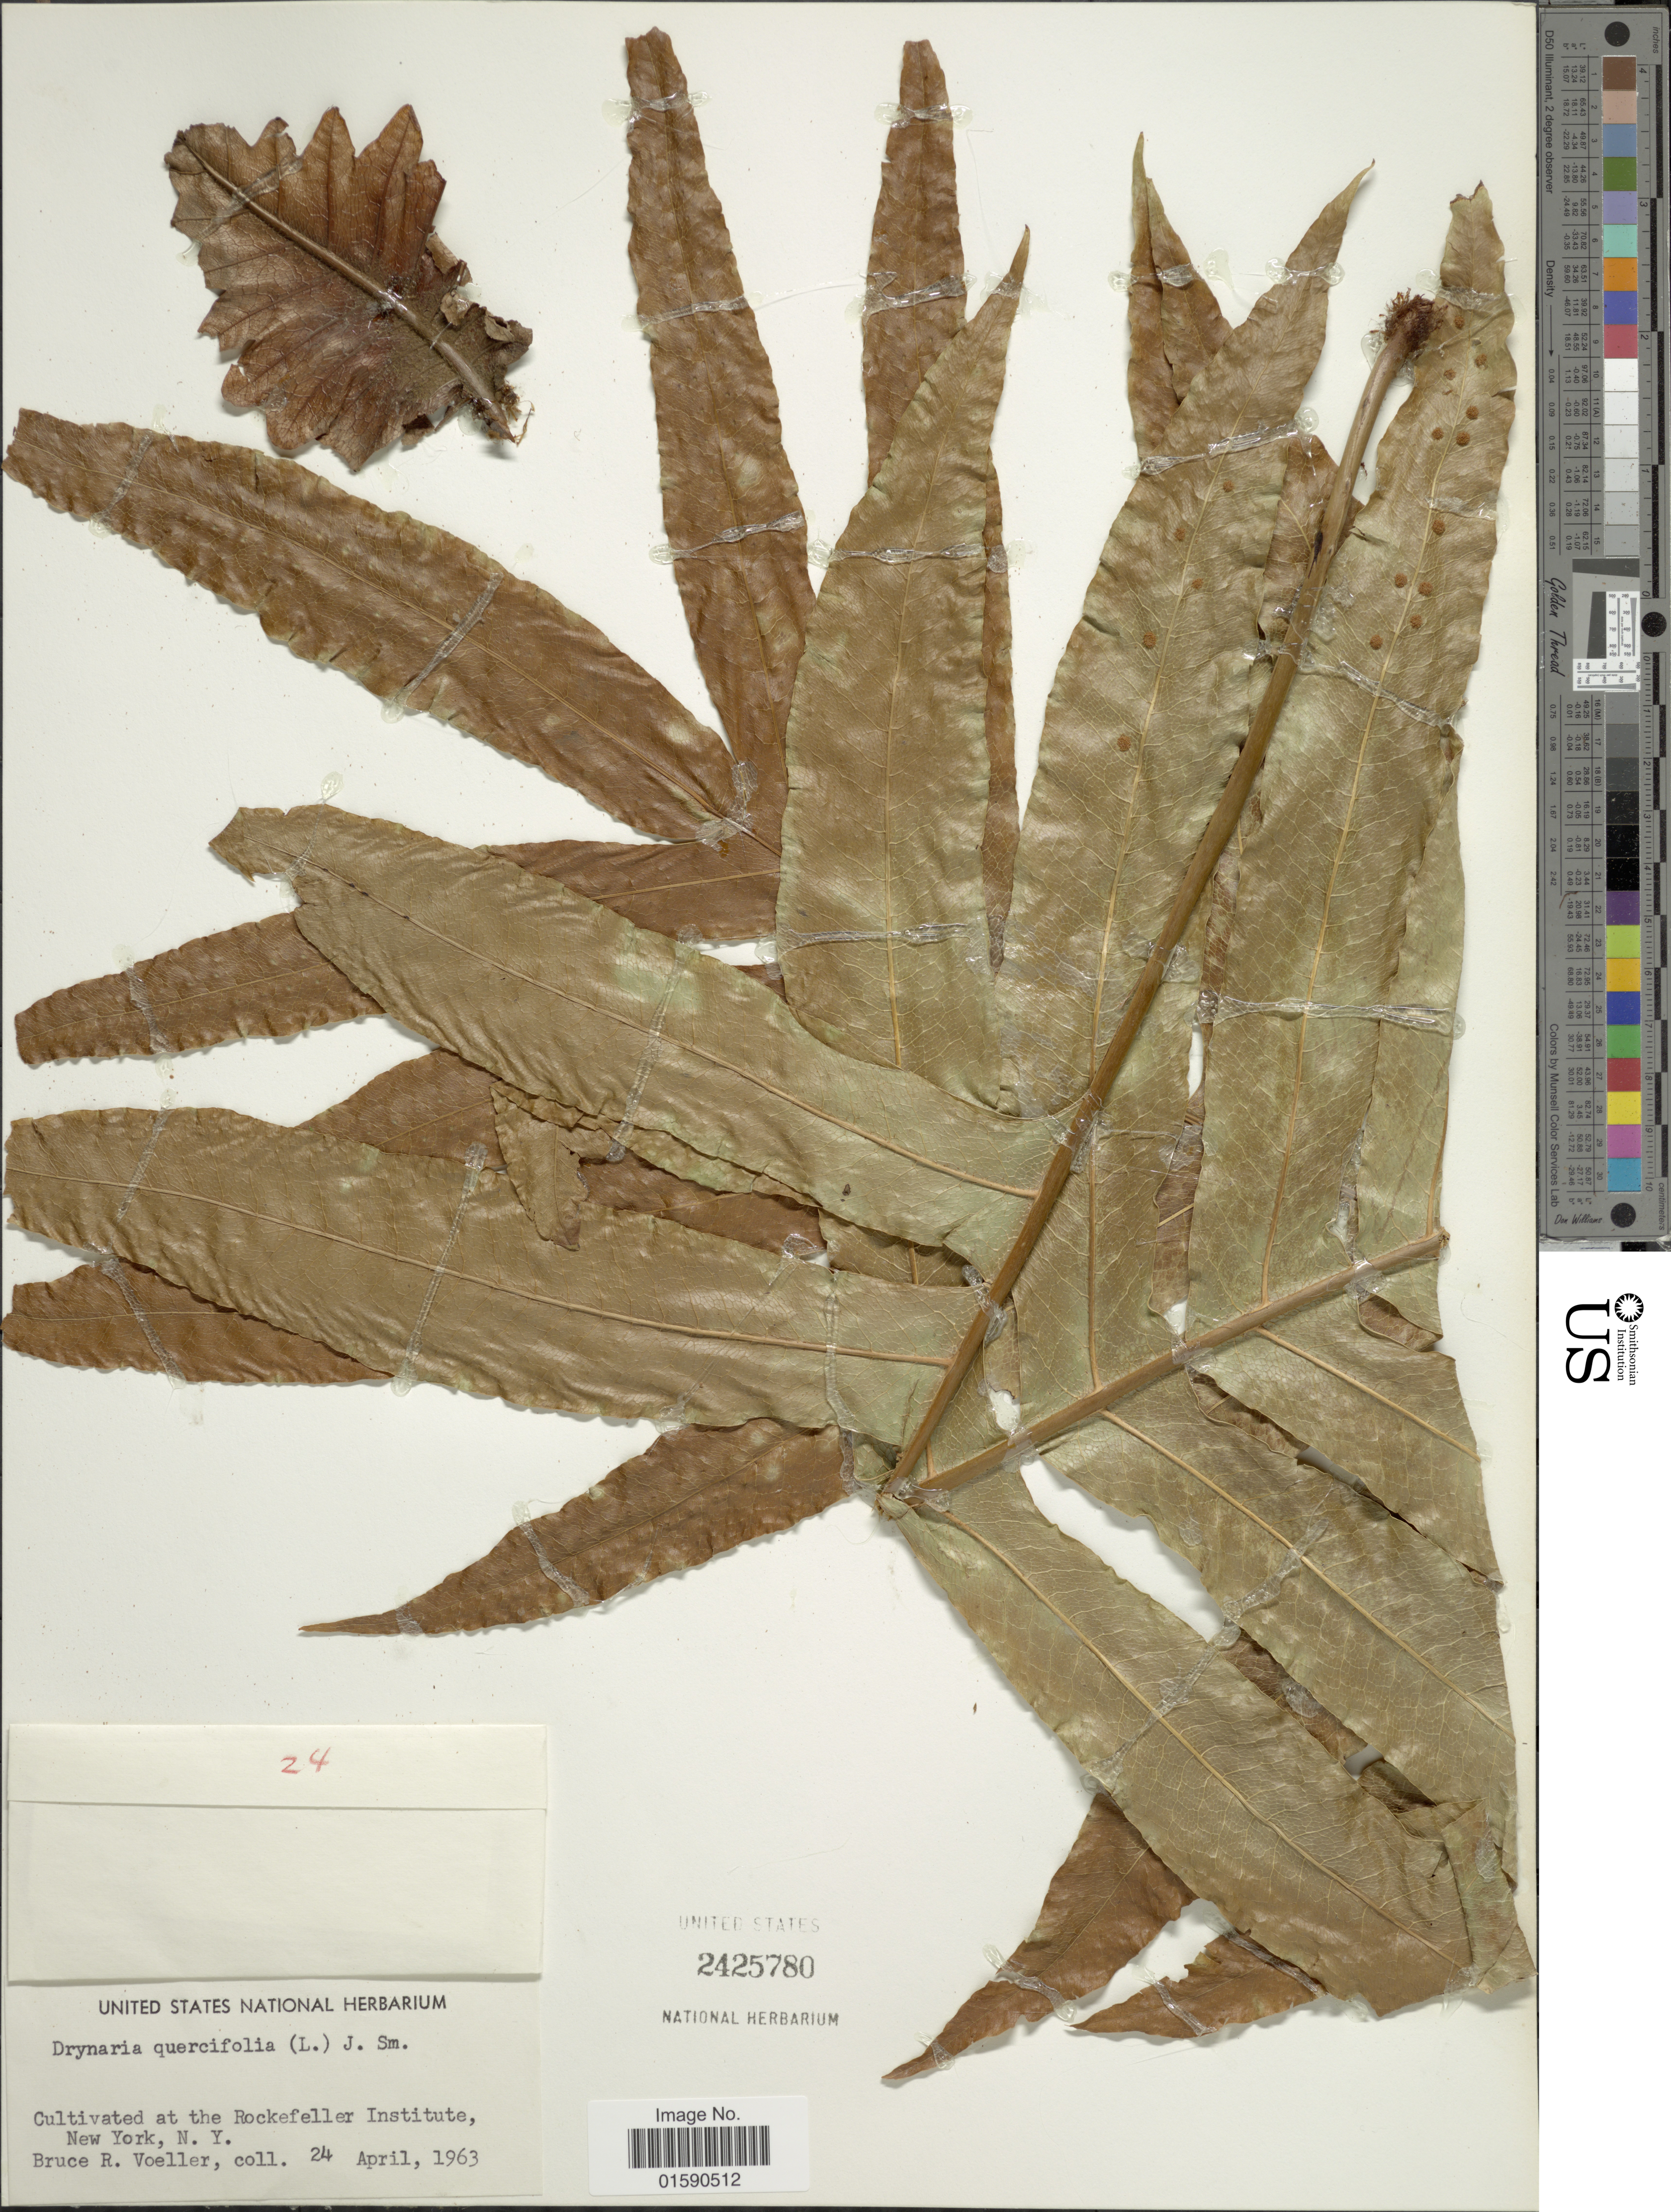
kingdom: Plantae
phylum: Tracheophyta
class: Polypodiopsida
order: Polypodiales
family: Polypodiaceae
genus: Drynaria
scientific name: Drynaria quercifolia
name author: (L.) J. Sm.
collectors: B. Voeller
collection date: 1963-04-24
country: United States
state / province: New York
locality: Cultivated at the Rcokefeller Institute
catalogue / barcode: US 2425780